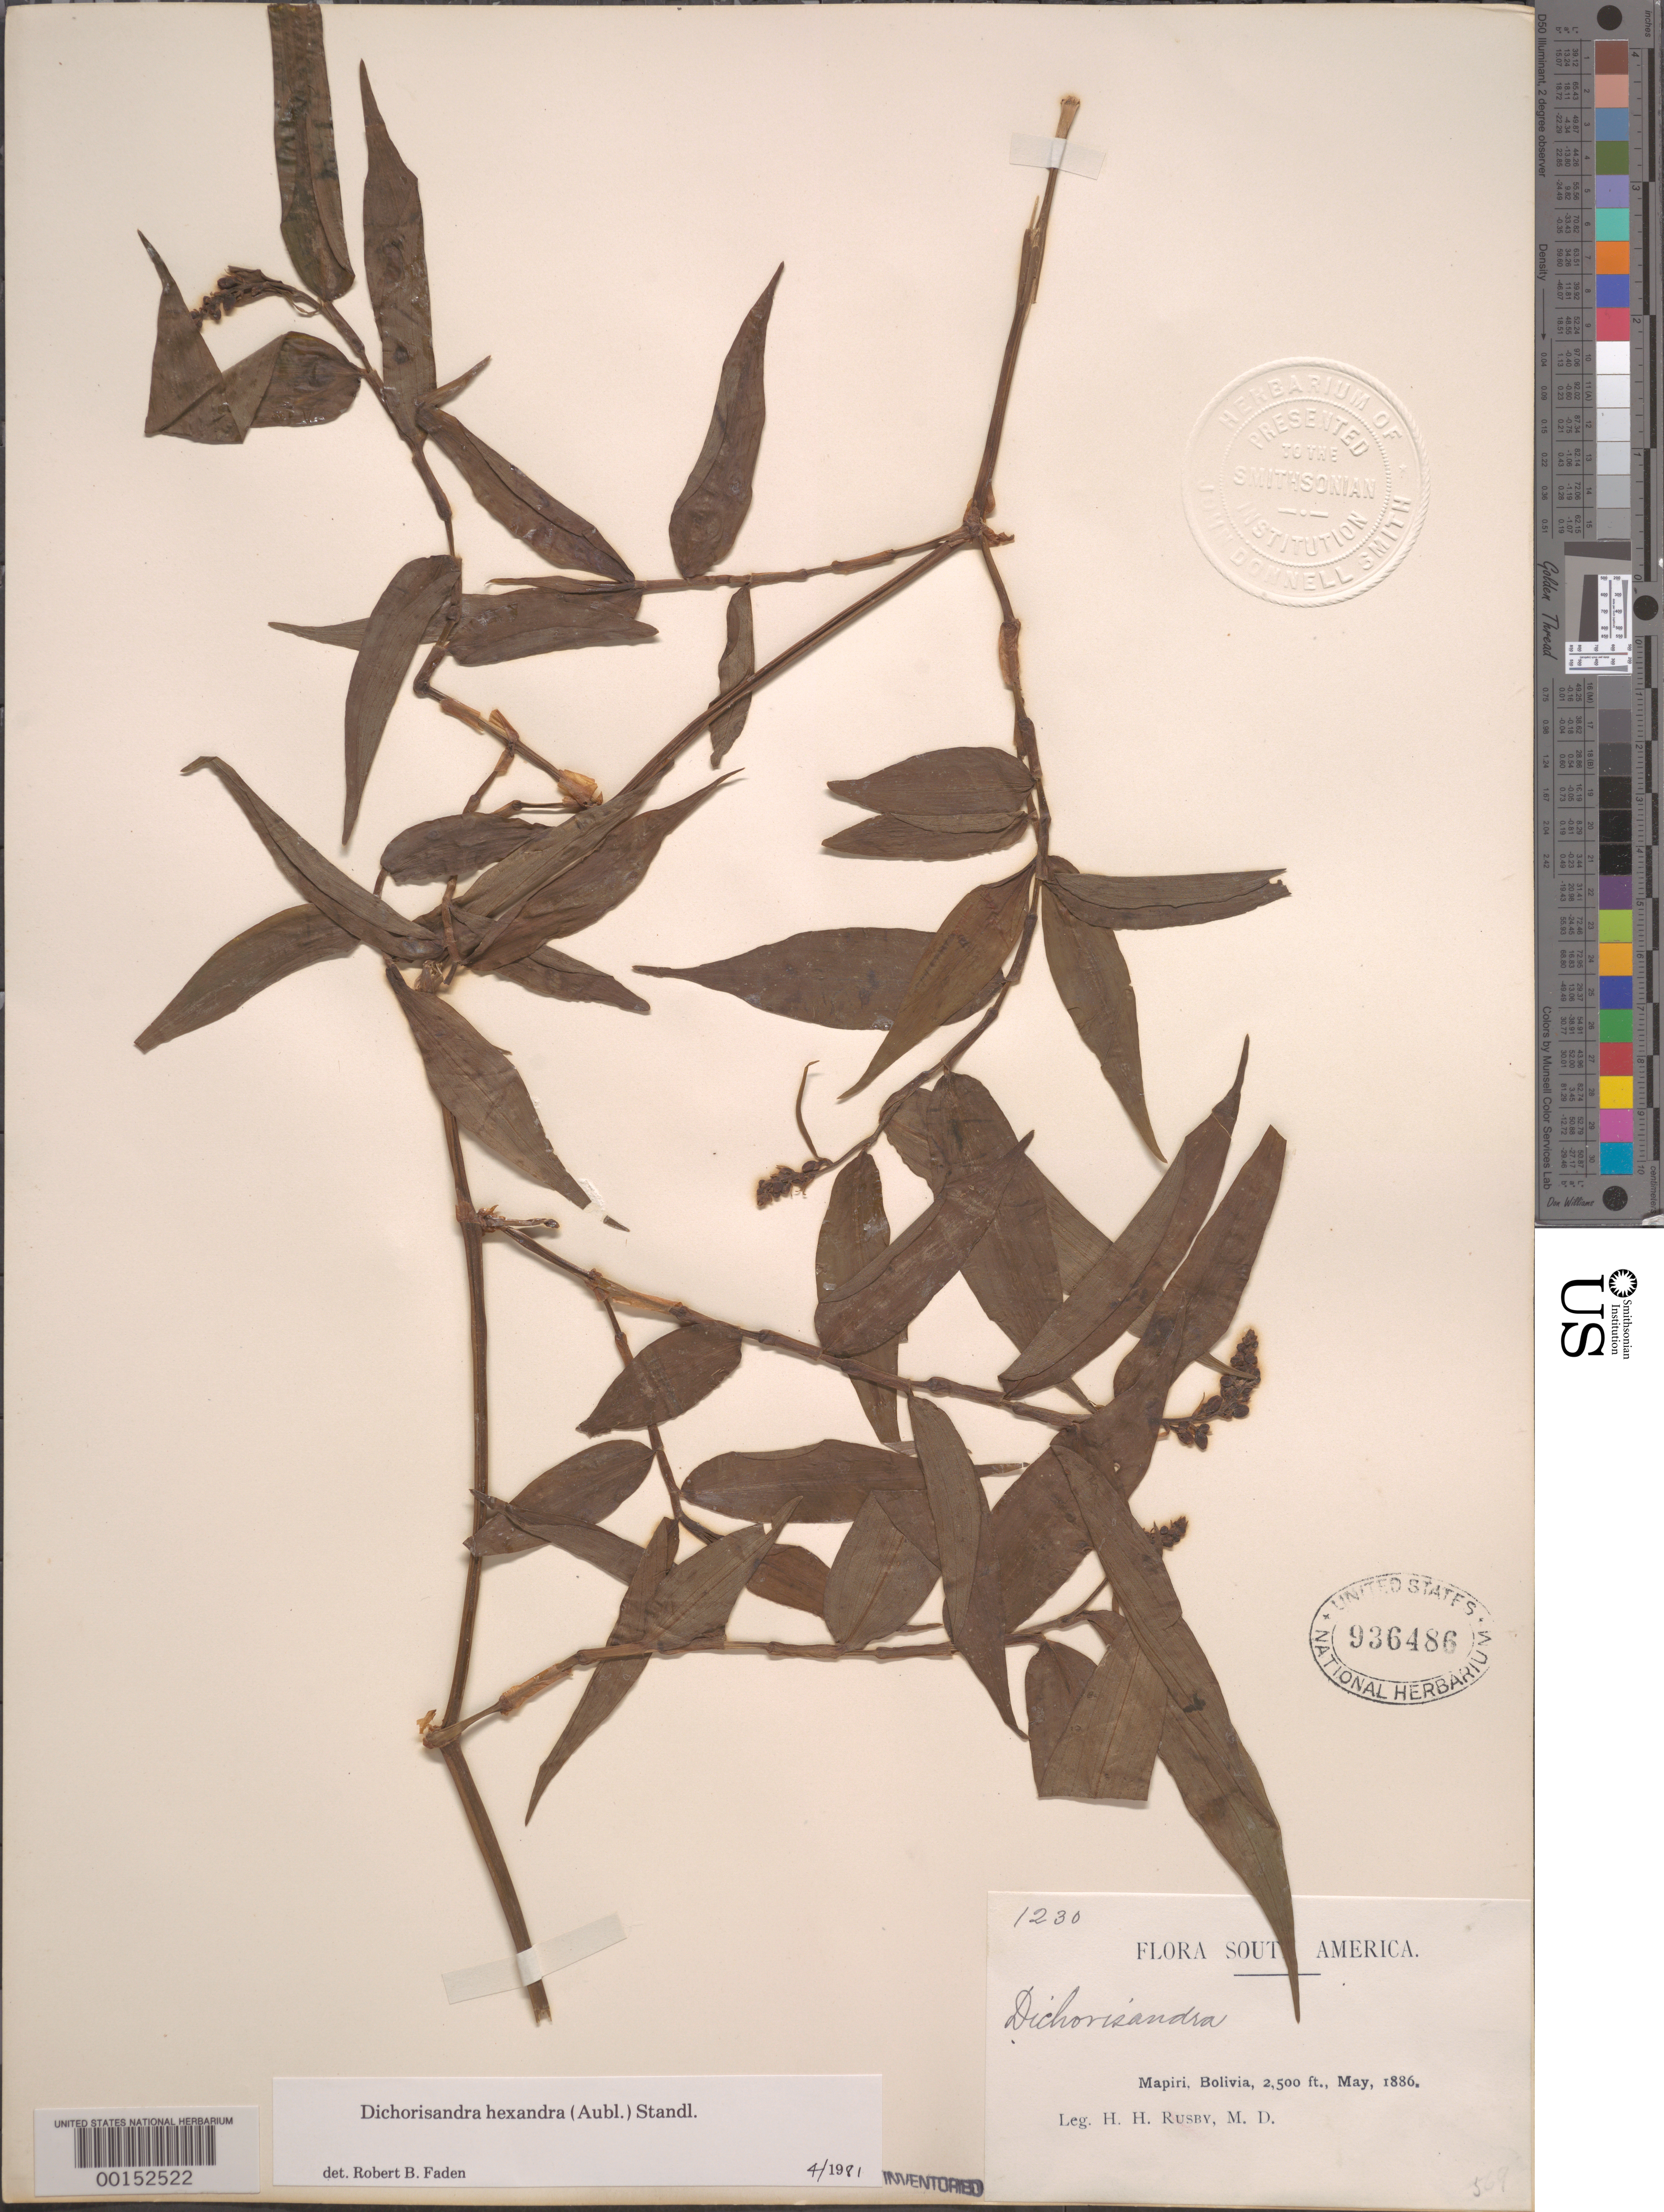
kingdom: Plantae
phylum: Tracheophyta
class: Liliopsida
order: Commelinales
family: Commelinaceae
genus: Dichorisandra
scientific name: Dichorisandra hexandra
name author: (Aubl.) Standl.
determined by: Faden, Robert B., (US), Smithsonian Institution - National Museum of Natural History (UNITED STATES)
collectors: H. H. Rusby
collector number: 1230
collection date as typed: May, 1886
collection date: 1886-05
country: Bolivia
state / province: La Páz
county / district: Larecaja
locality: Mapiri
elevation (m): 762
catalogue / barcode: US 936486